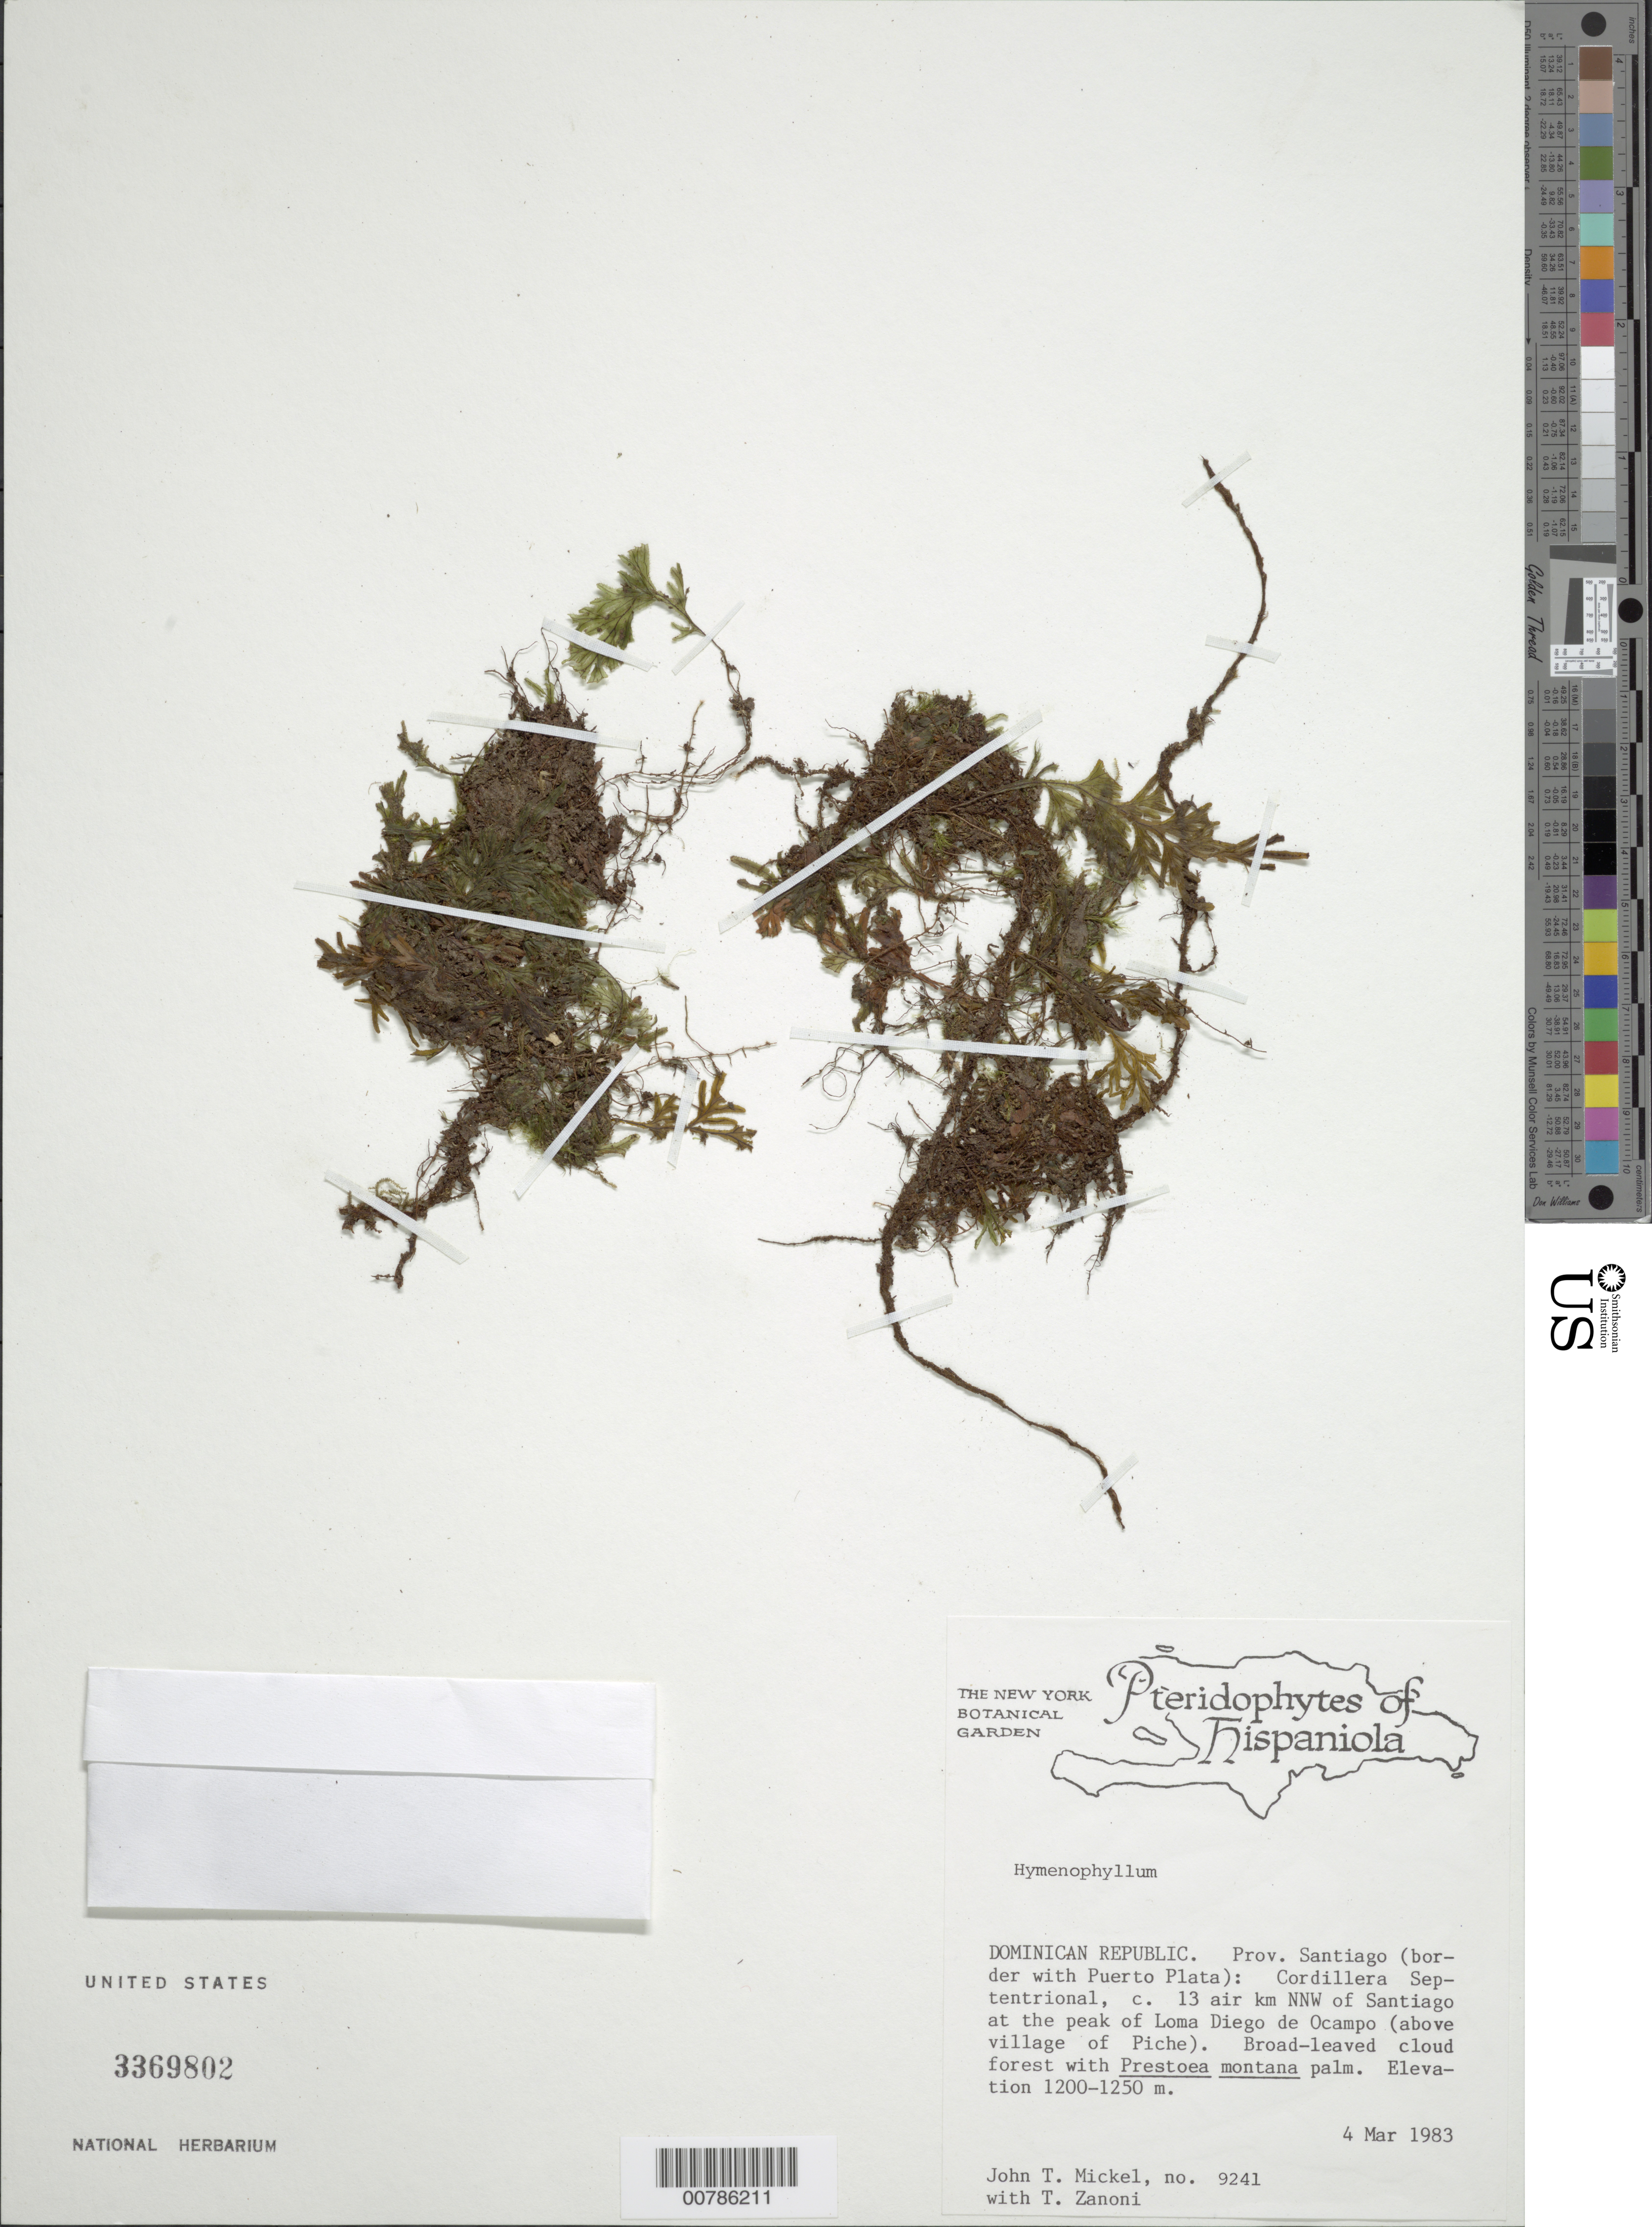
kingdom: Plantae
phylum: Tracheophyta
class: Polypodiopsida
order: Hymenophyllales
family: Hymenophyllaceae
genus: Hymenophyllum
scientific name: Hymenophyllum sp.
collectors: J. T. Mickel, T. Mickel, M. Mejia & J. Pimentel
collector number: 9241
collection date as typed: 04 Mar 1983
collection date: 1983-03-04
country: Dominican Republic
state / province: Santiago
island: Hispaniola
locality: Cordillera Septentrional, 13 air km NNW of Santiago at peak of Loma Diego de Ocampo (above village of Piche)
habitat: Broad-leaved cloud forest with Prestoea montana palm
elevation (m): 1200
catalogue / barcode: US 3369802